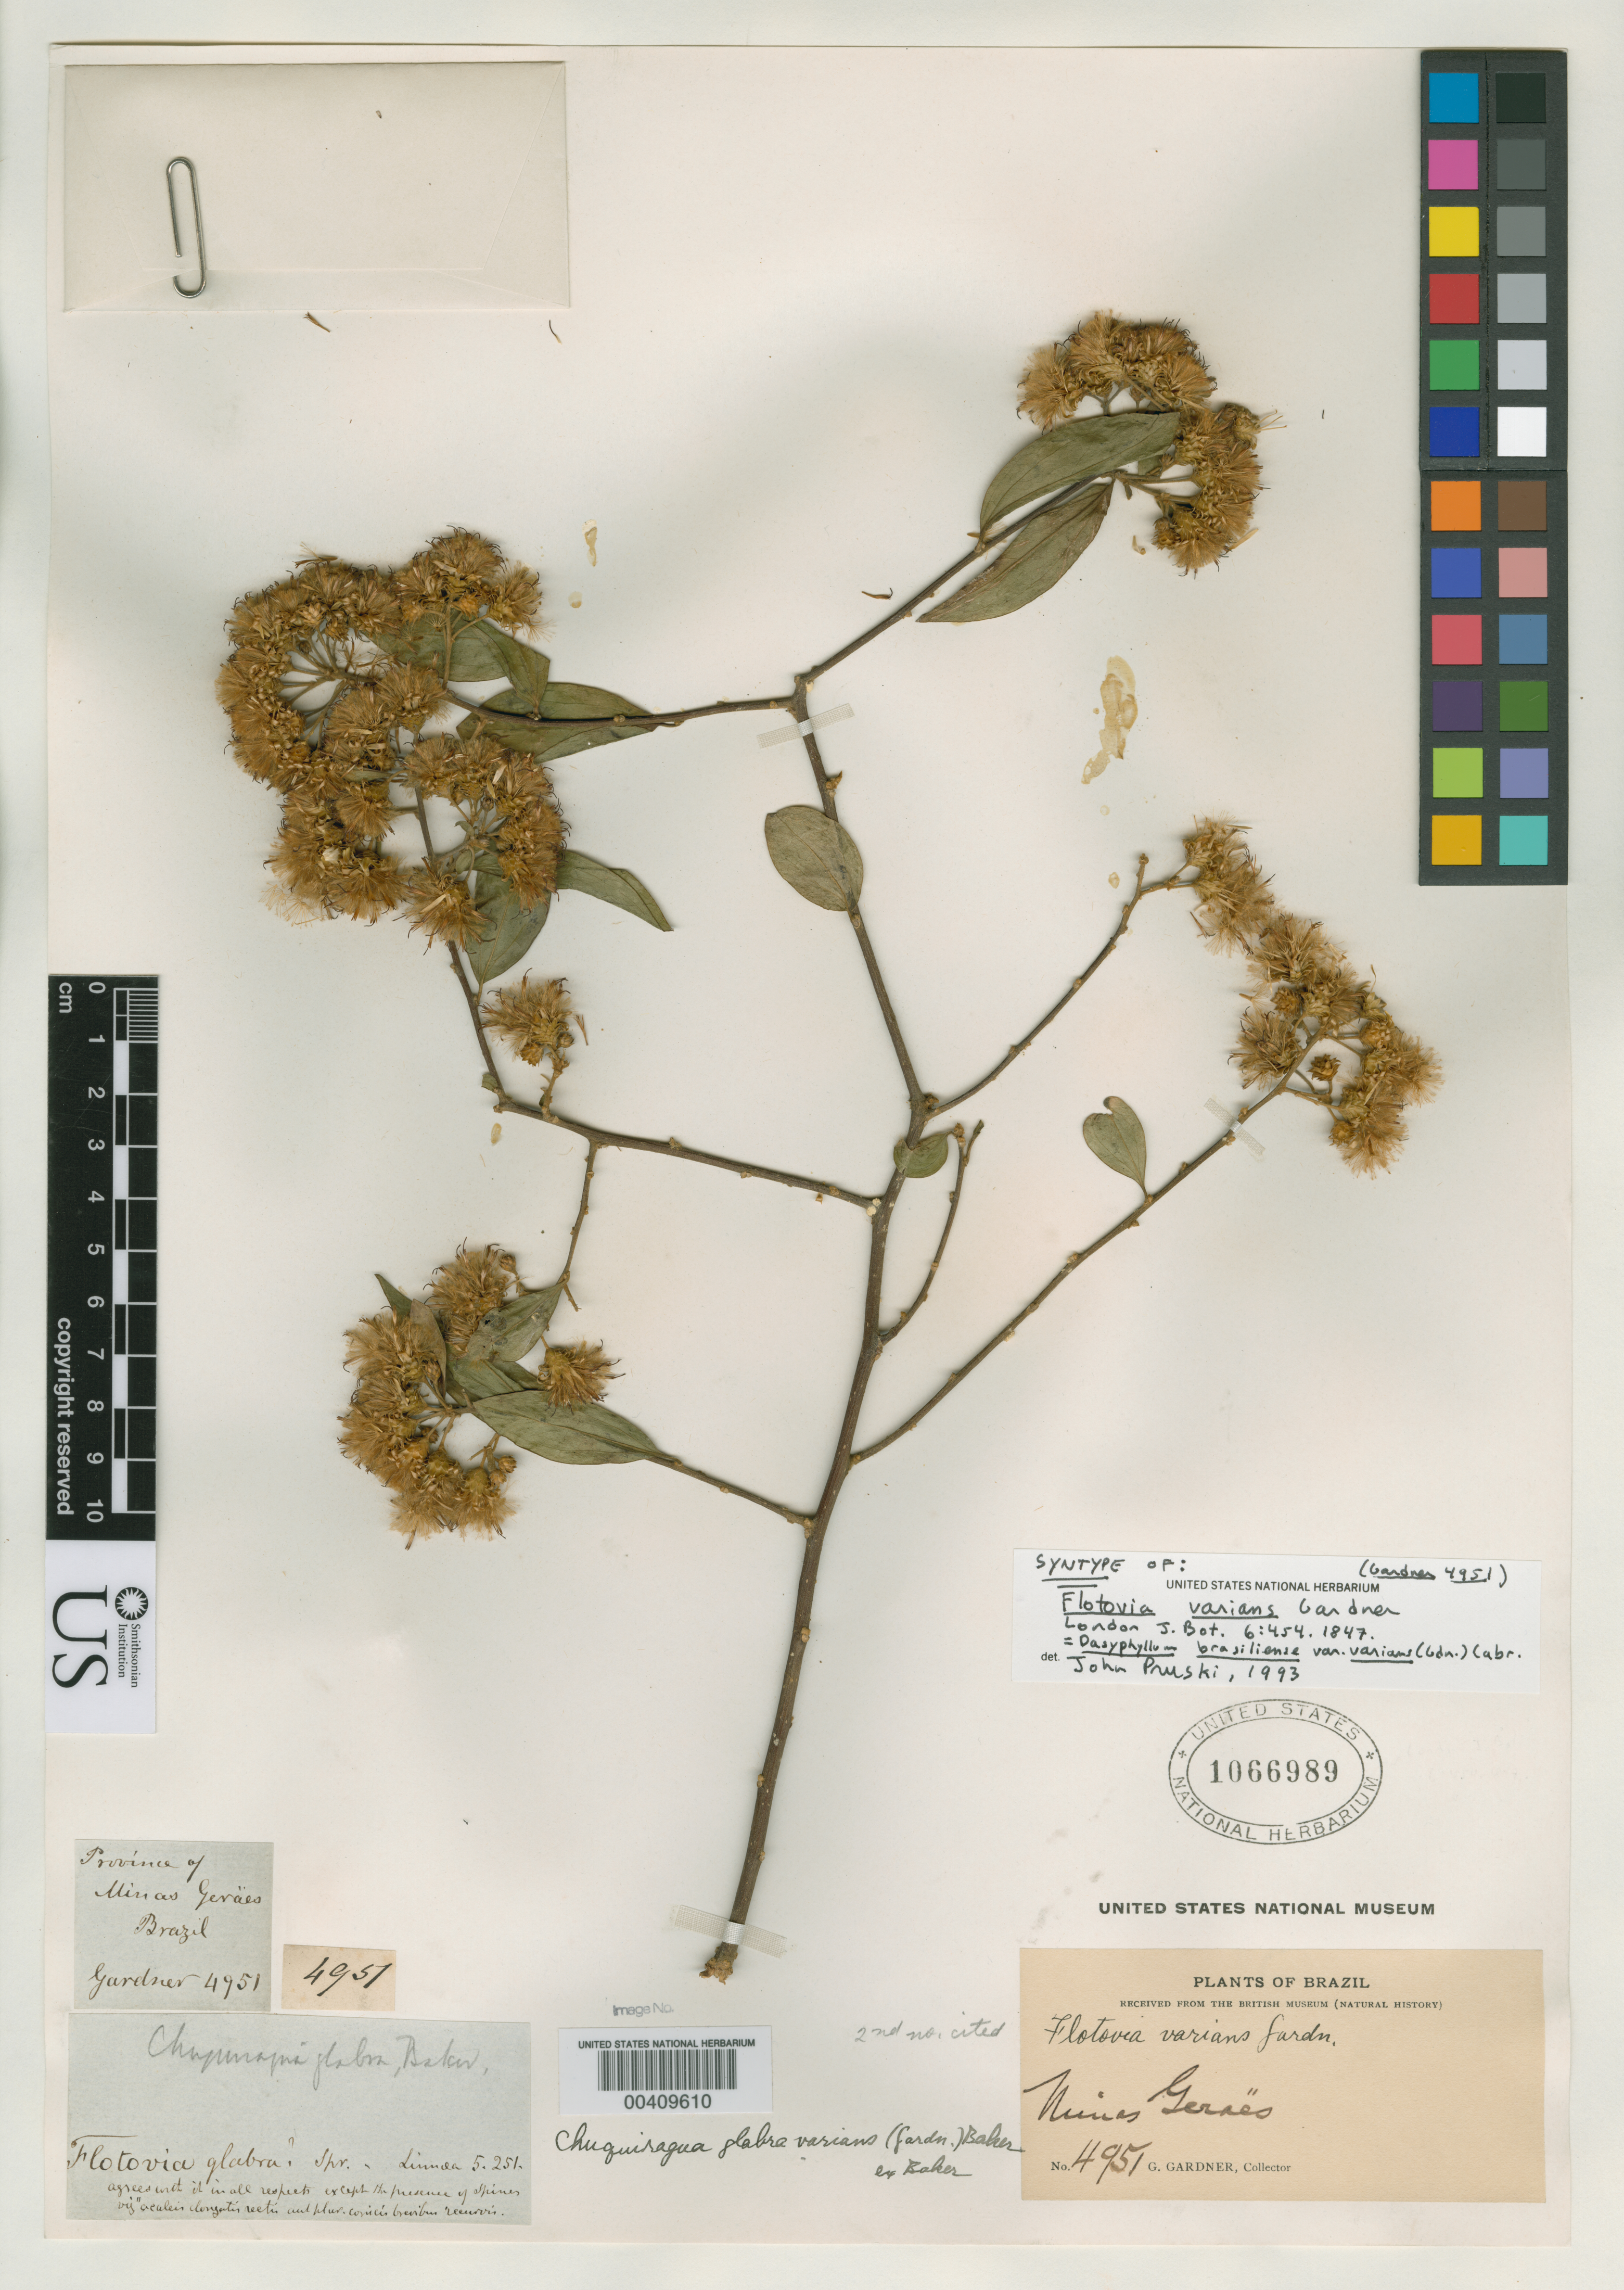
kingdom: Plantae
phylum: Tracheophyta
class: Magnoliopsida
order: Asterales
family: Asteraceae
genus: Flotovia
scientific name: Flotovia varians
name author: Gardner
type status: Isosyntype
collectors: G. Gardner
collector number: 4951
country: Brazil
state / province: Minas Gerais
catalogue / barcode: US 1066989